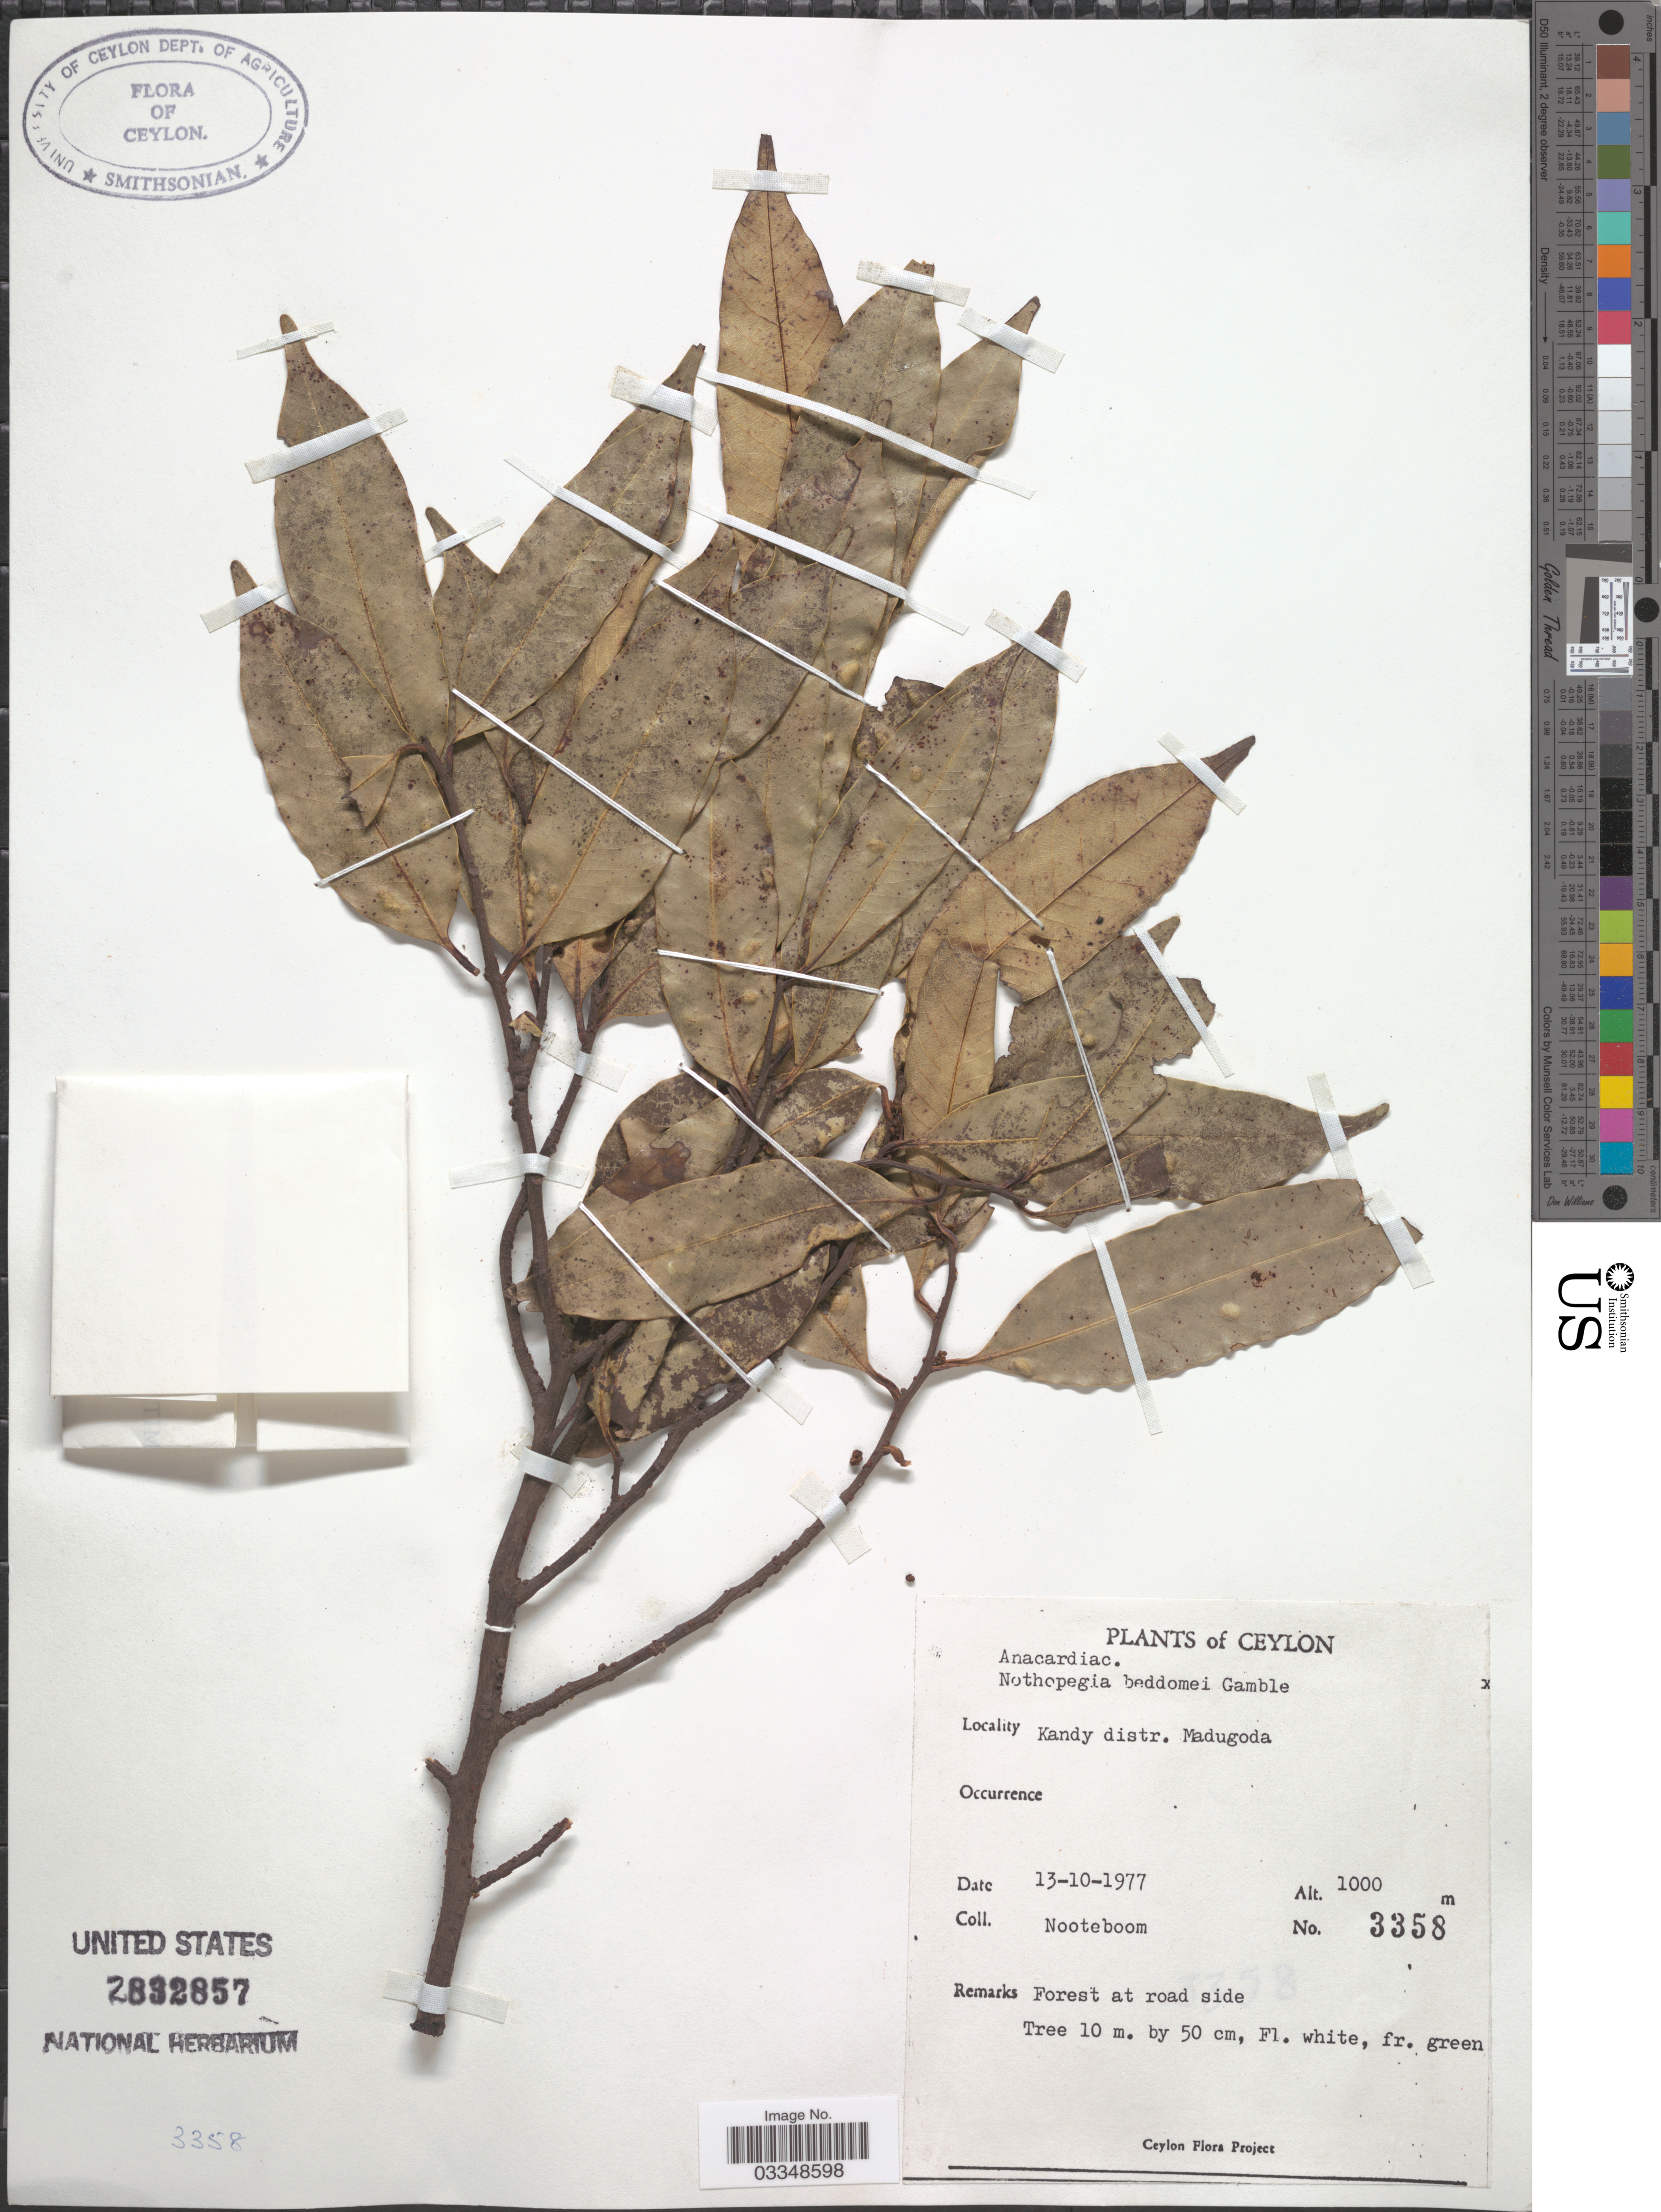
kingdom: Plantae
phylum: Tracheophyta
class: Magnoliopsida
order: Sapindales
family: Anacardiaceae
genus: Nothopegia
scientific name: Nothopegia beddomei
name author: Gamble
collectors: Nooteboom, --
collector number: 3358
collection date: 1977-10-13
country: Sri Lanka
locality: Ceylon. Kandy distr. Madugoda.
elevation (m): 1000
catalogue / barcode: US 2832857